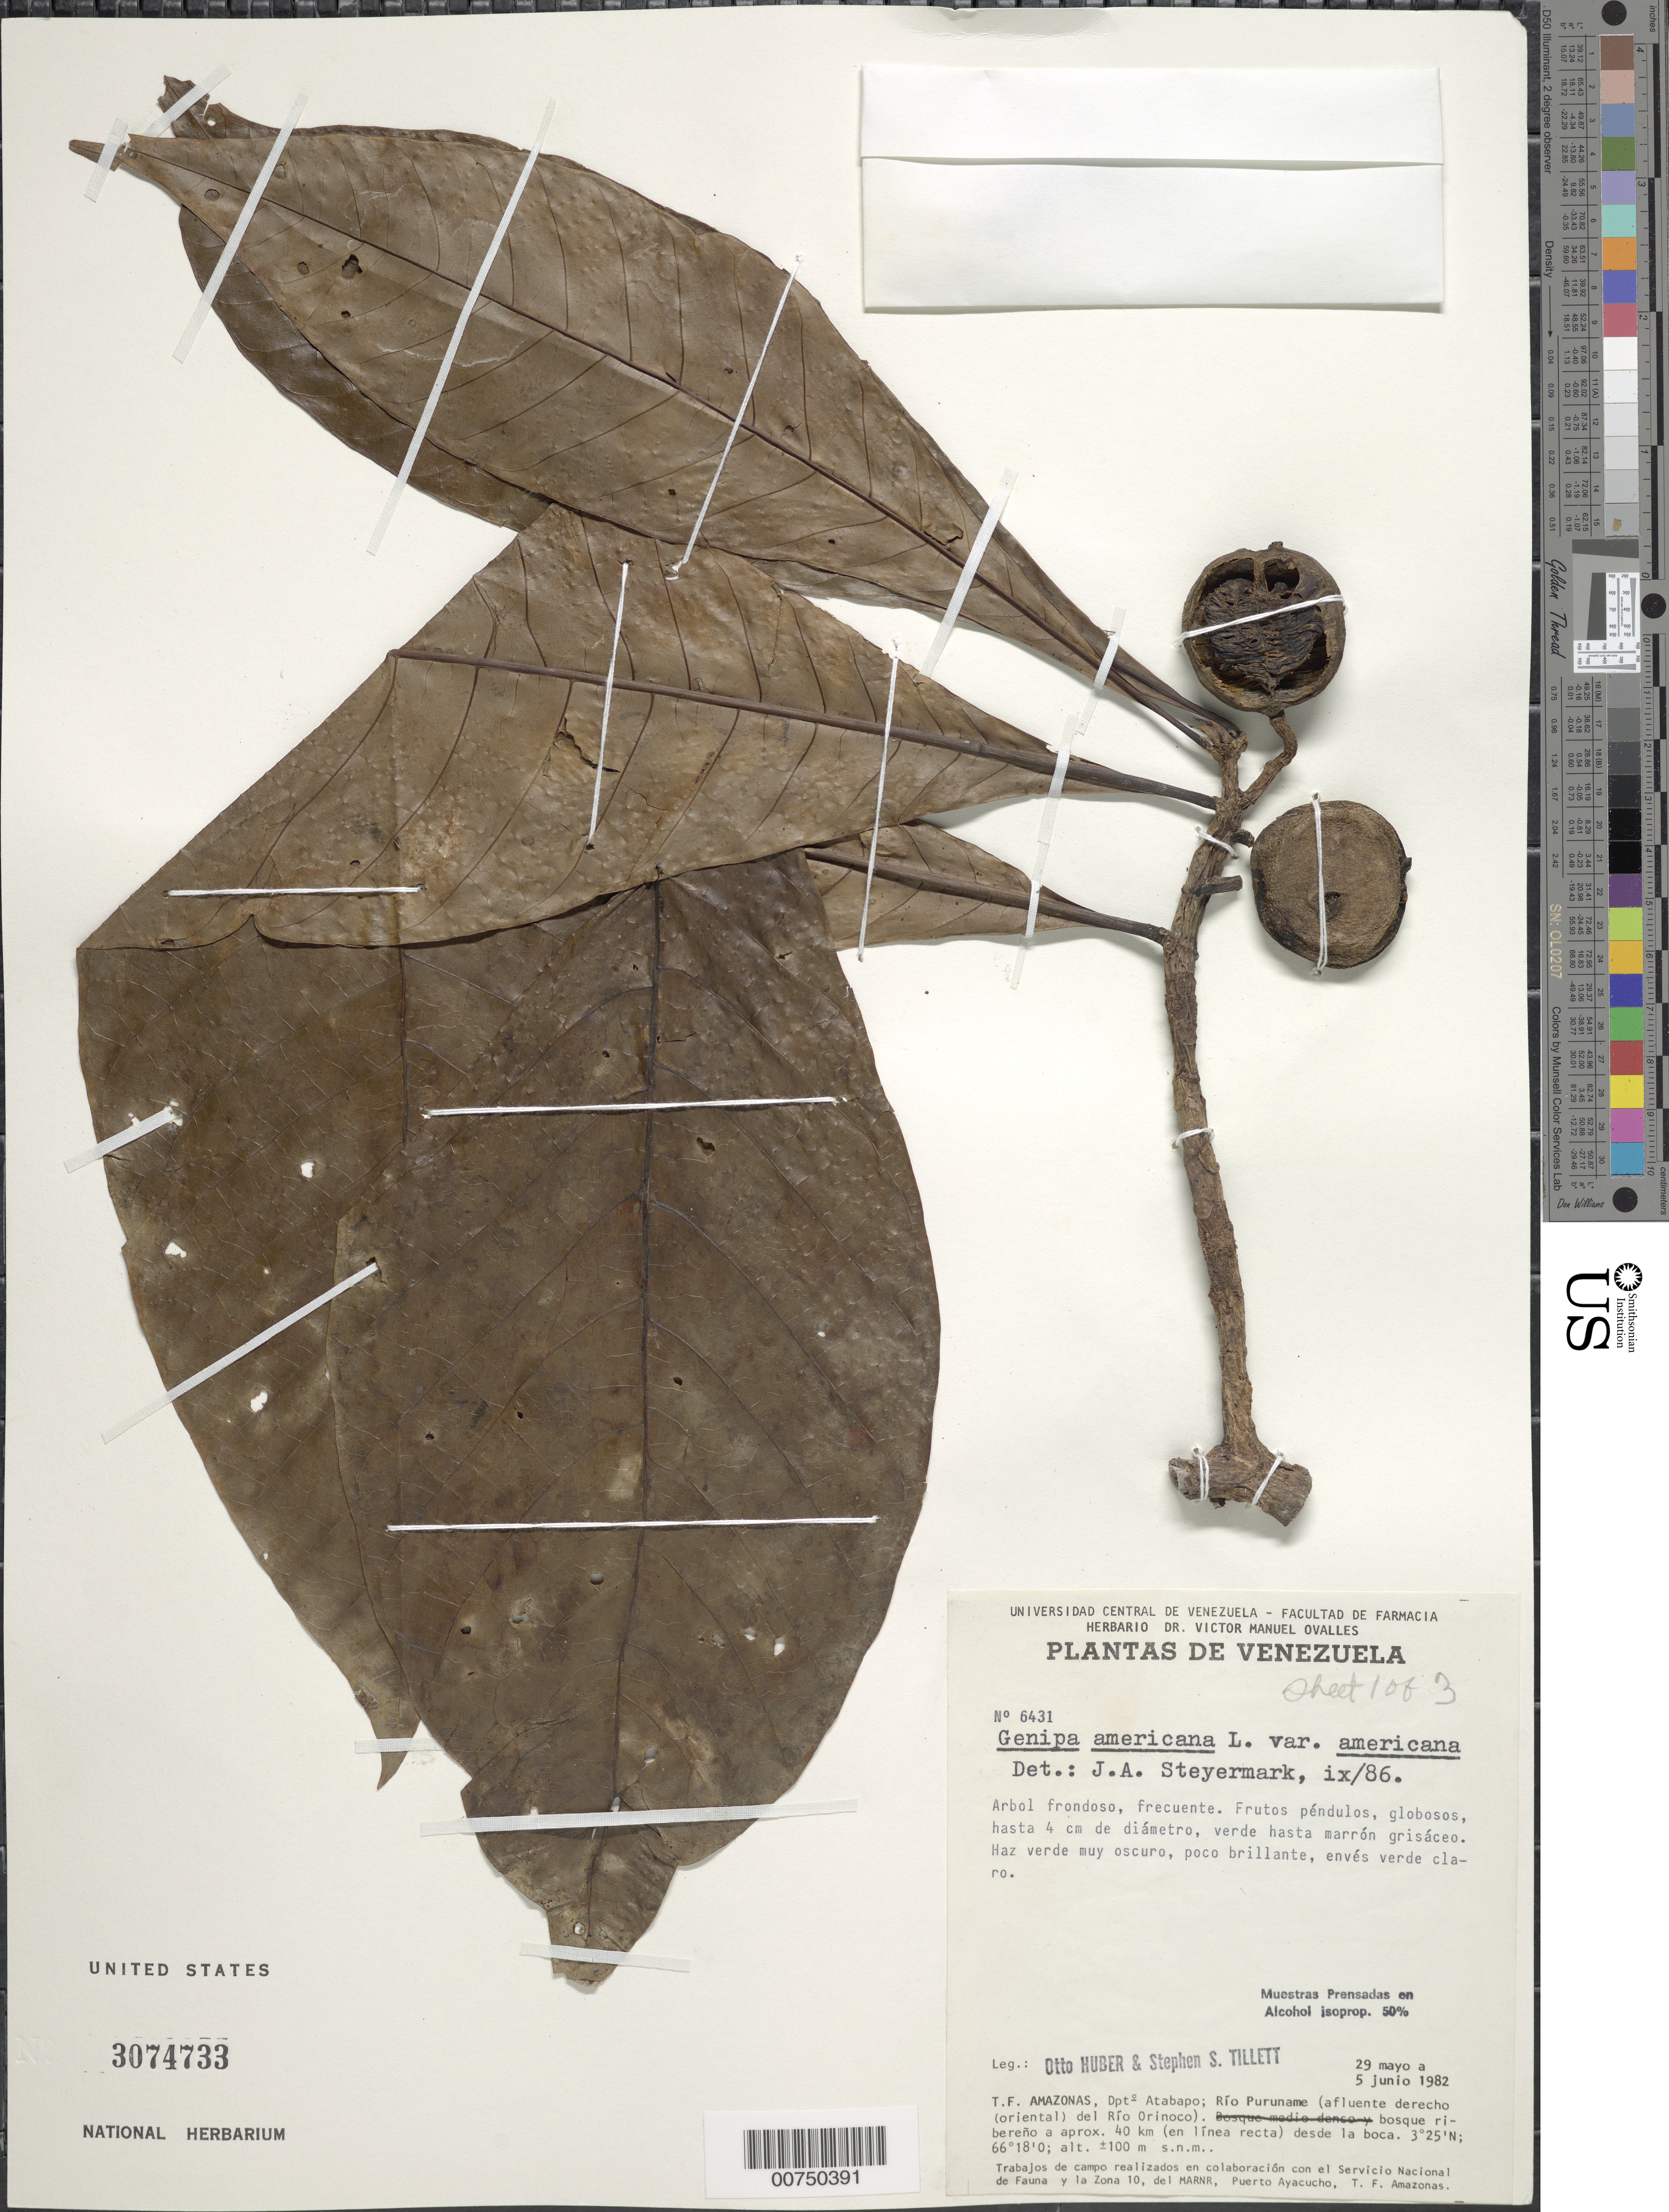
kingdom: Plantae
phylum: Tracheophyta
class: Magnoliopsida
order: Gentianales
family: Rubiaceae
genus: Genipa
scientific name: Genipa americana var. americana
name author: L.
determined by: Steyermark, Julian A., (VEN)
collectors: O. Huber & S. S. Tillett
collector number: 6431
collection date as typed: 29-May-82 to 5-Jun-82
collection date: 1982-05-29/1982-06-05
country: Venezuela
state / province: Amazonas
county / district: Atabapo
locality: Río Puruname, aprox 40 km (en linea recta) desde la boca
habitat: Bosque ribereno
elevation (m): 100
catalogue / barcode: US 3074733